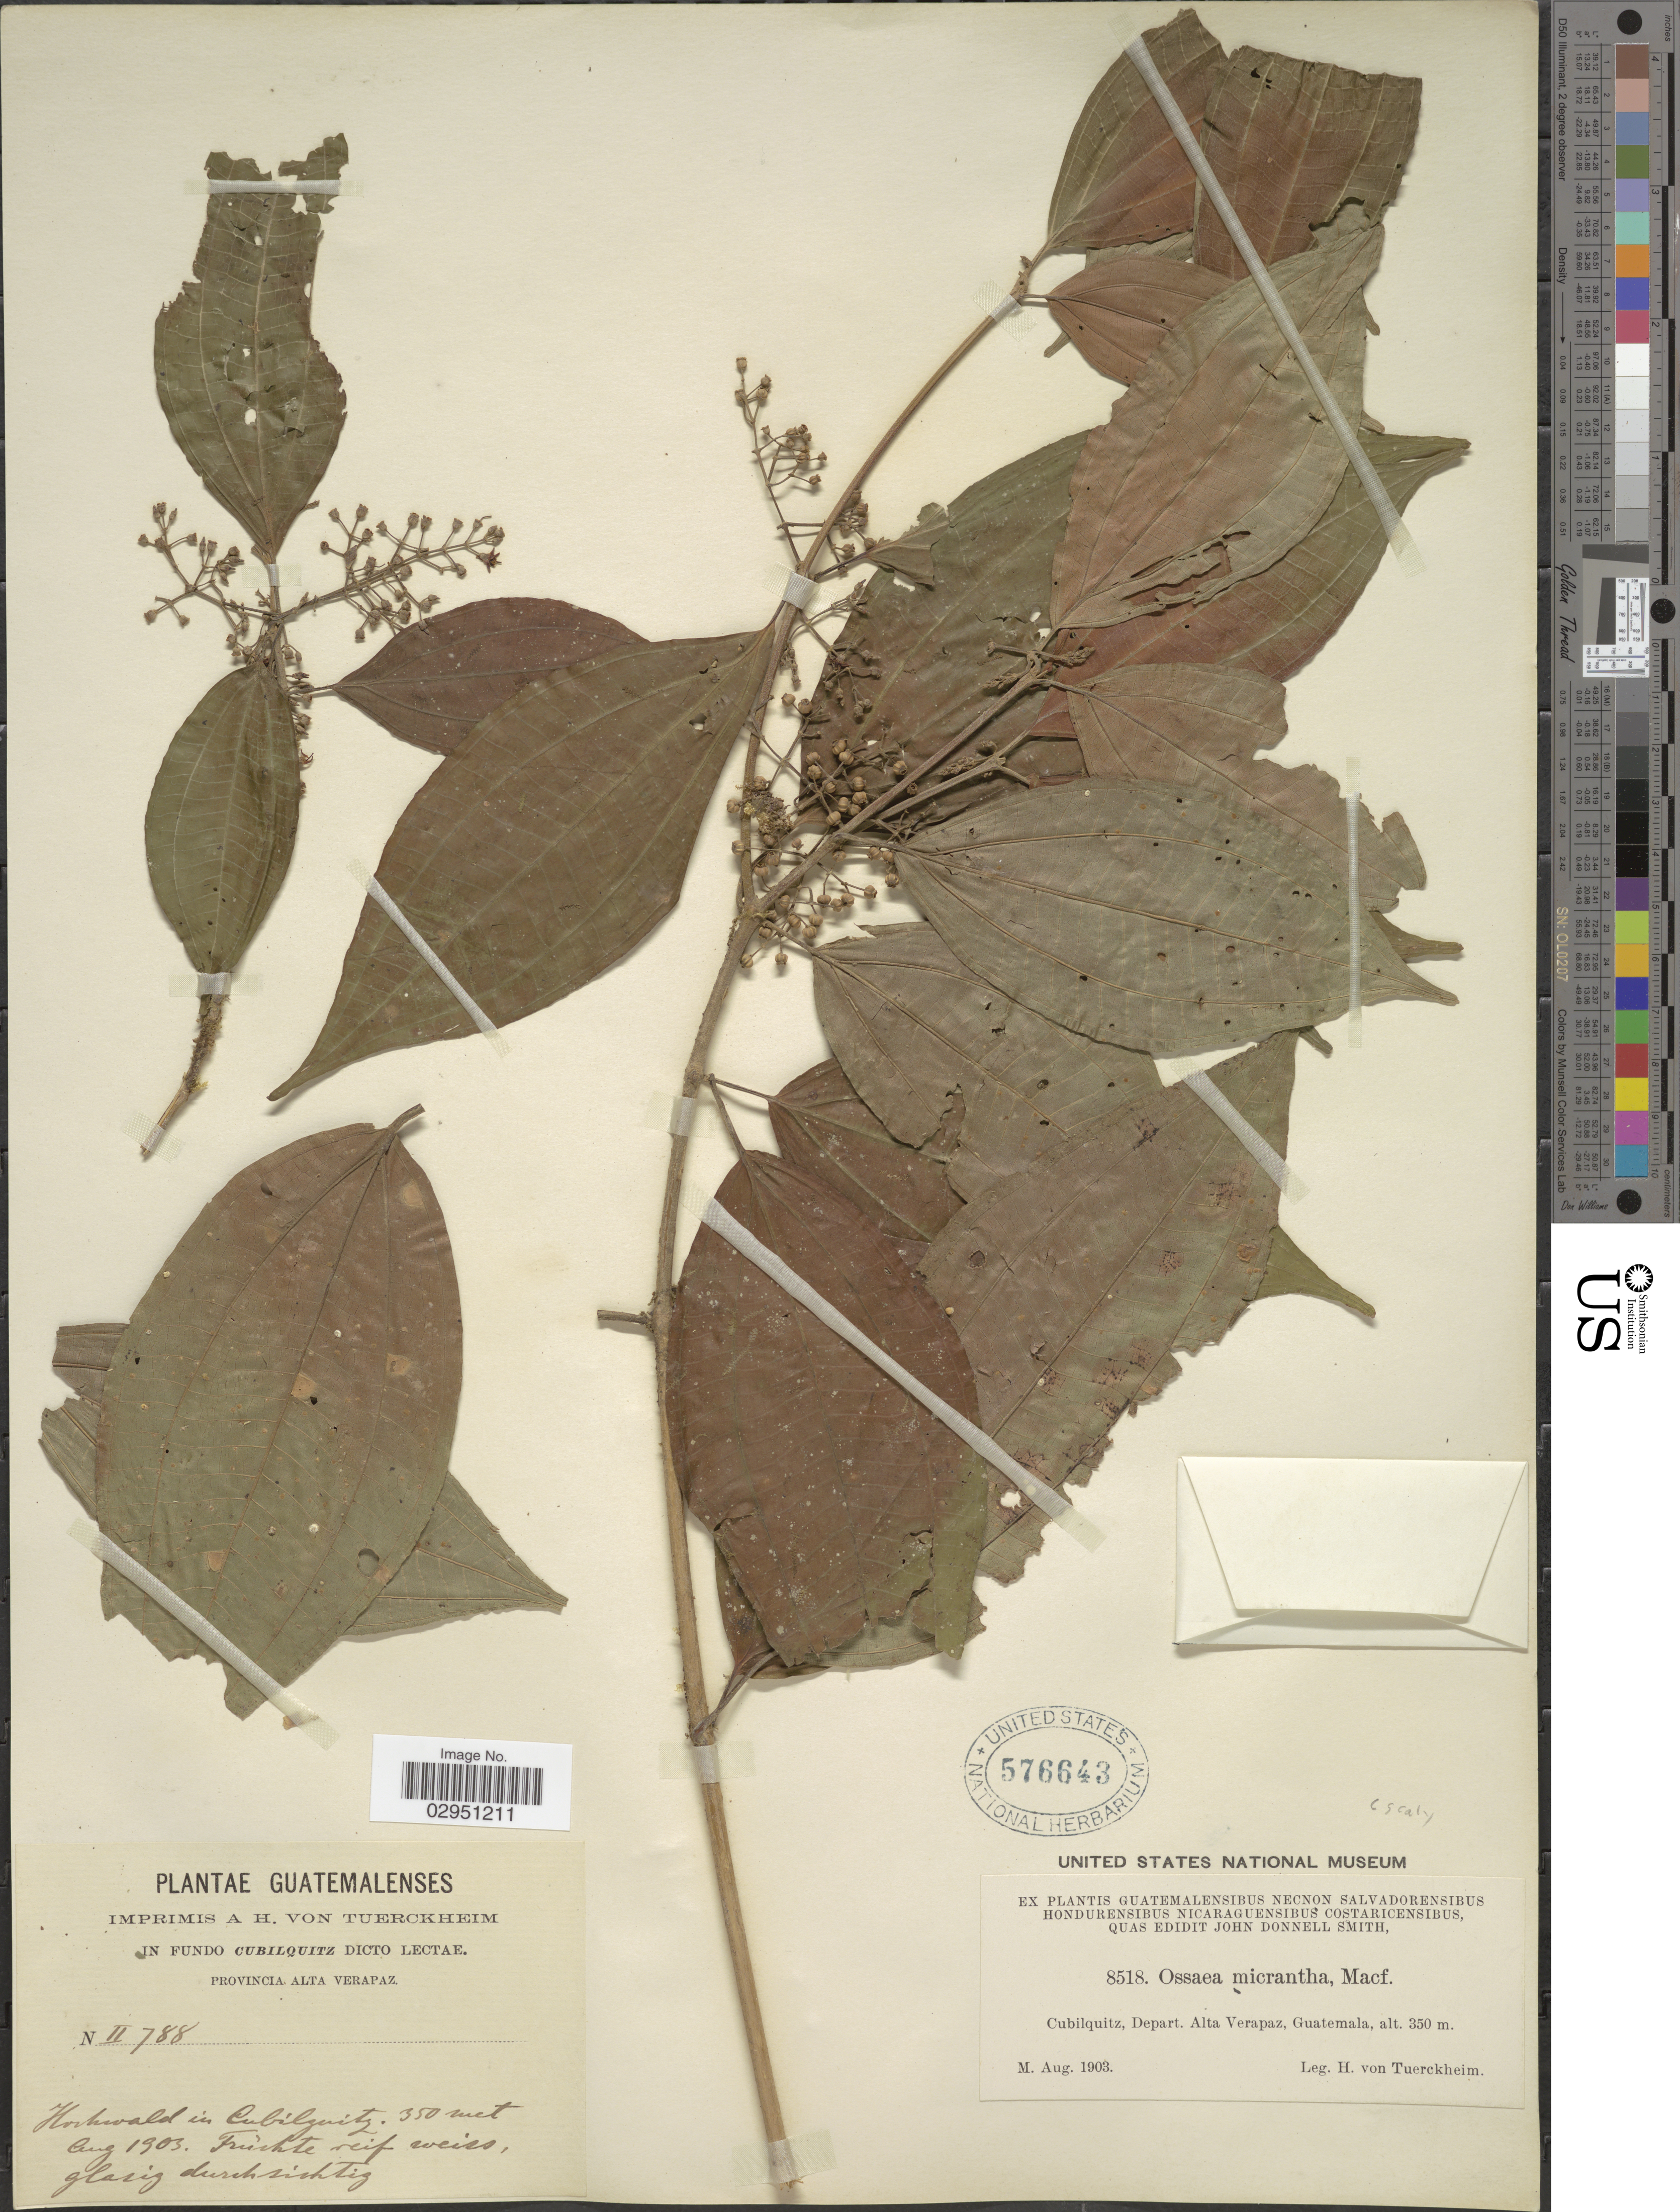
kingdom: Plantae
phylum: Tracheophyta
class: Magnoliopsida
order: Myrtales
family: Melastomataceae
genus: Ossaea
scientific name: Ossaea micrantha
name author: (Sw.) Macfad. ex Cogn.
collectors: H. von Türckheim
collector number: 8518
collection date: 1903-08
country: Guatemala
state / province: Alta Verapaz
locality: Cubilquitz, Depart. Alta Verapaz.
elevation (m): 350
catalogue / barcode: US 576643